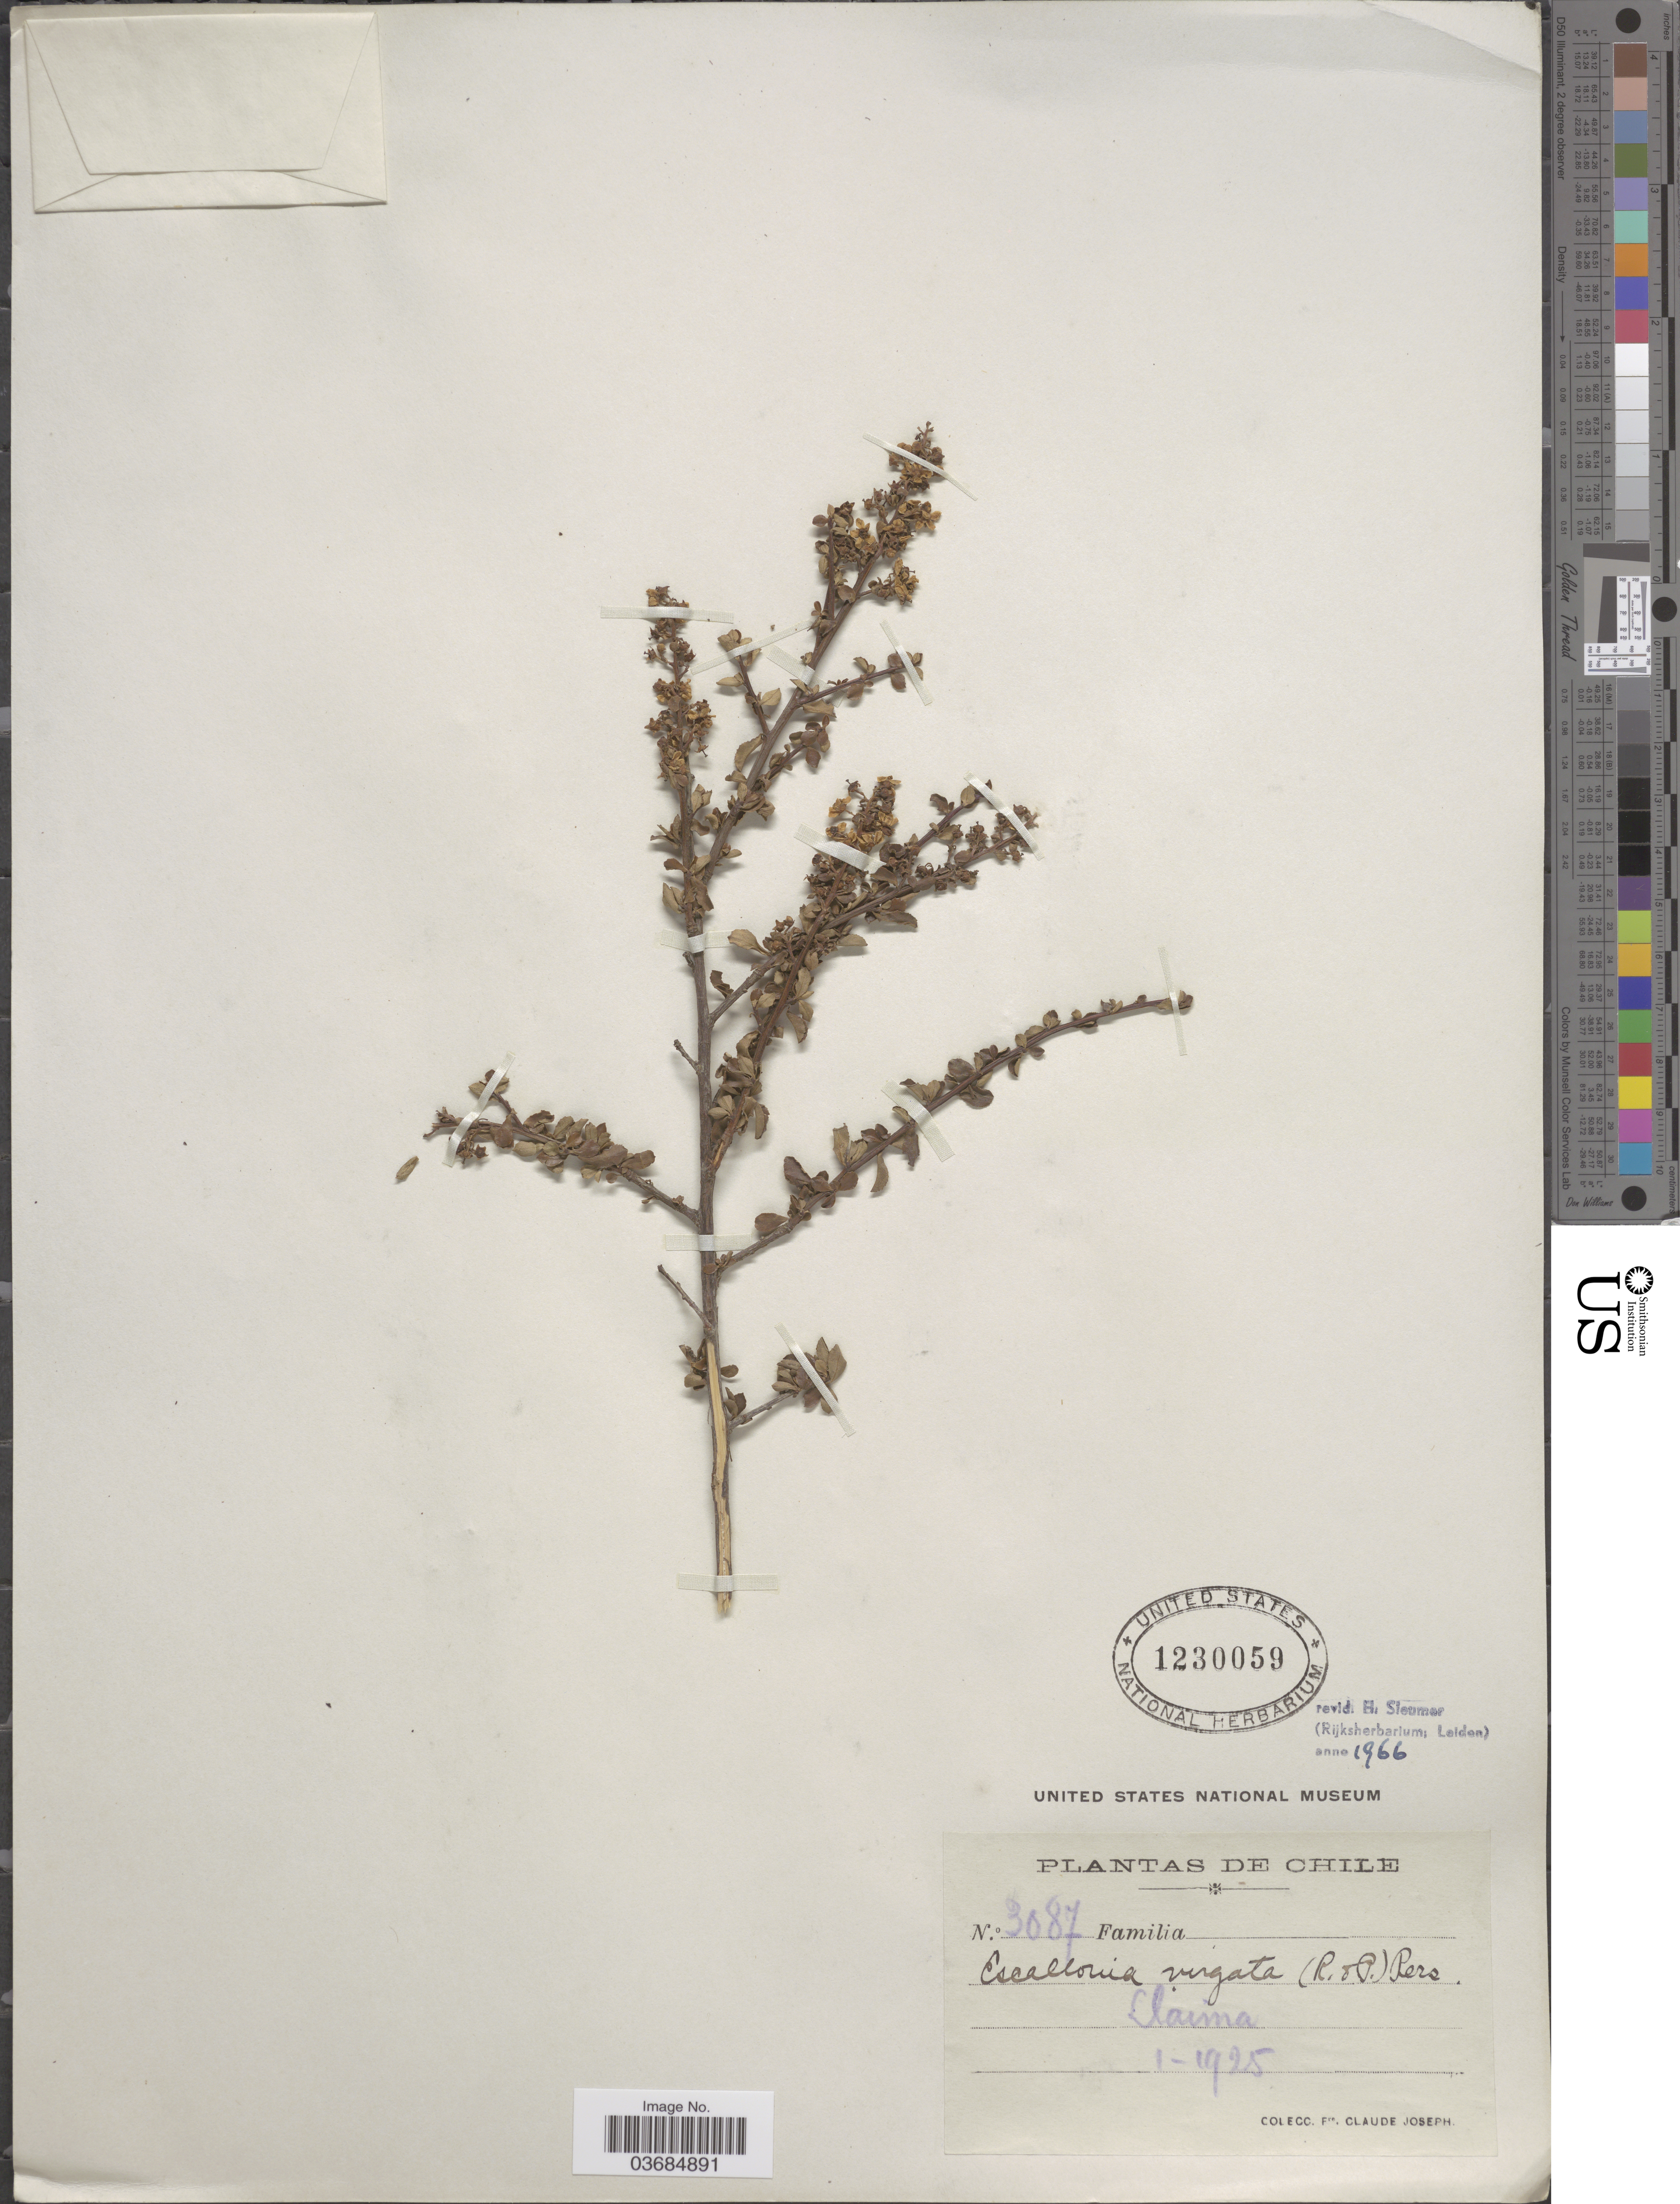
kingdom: Plantae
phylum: Tracheophyta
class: Magnoliopsida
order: Escalloniales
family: Escalloniaceae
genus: Escallonia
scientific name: Escallonia virgata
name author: (Ruiz & Pav.) Pers.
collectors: Bro. Claude-Joseph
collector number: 3087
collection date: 1925-01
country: Chile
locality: Llaima.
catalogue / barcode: US 1230059